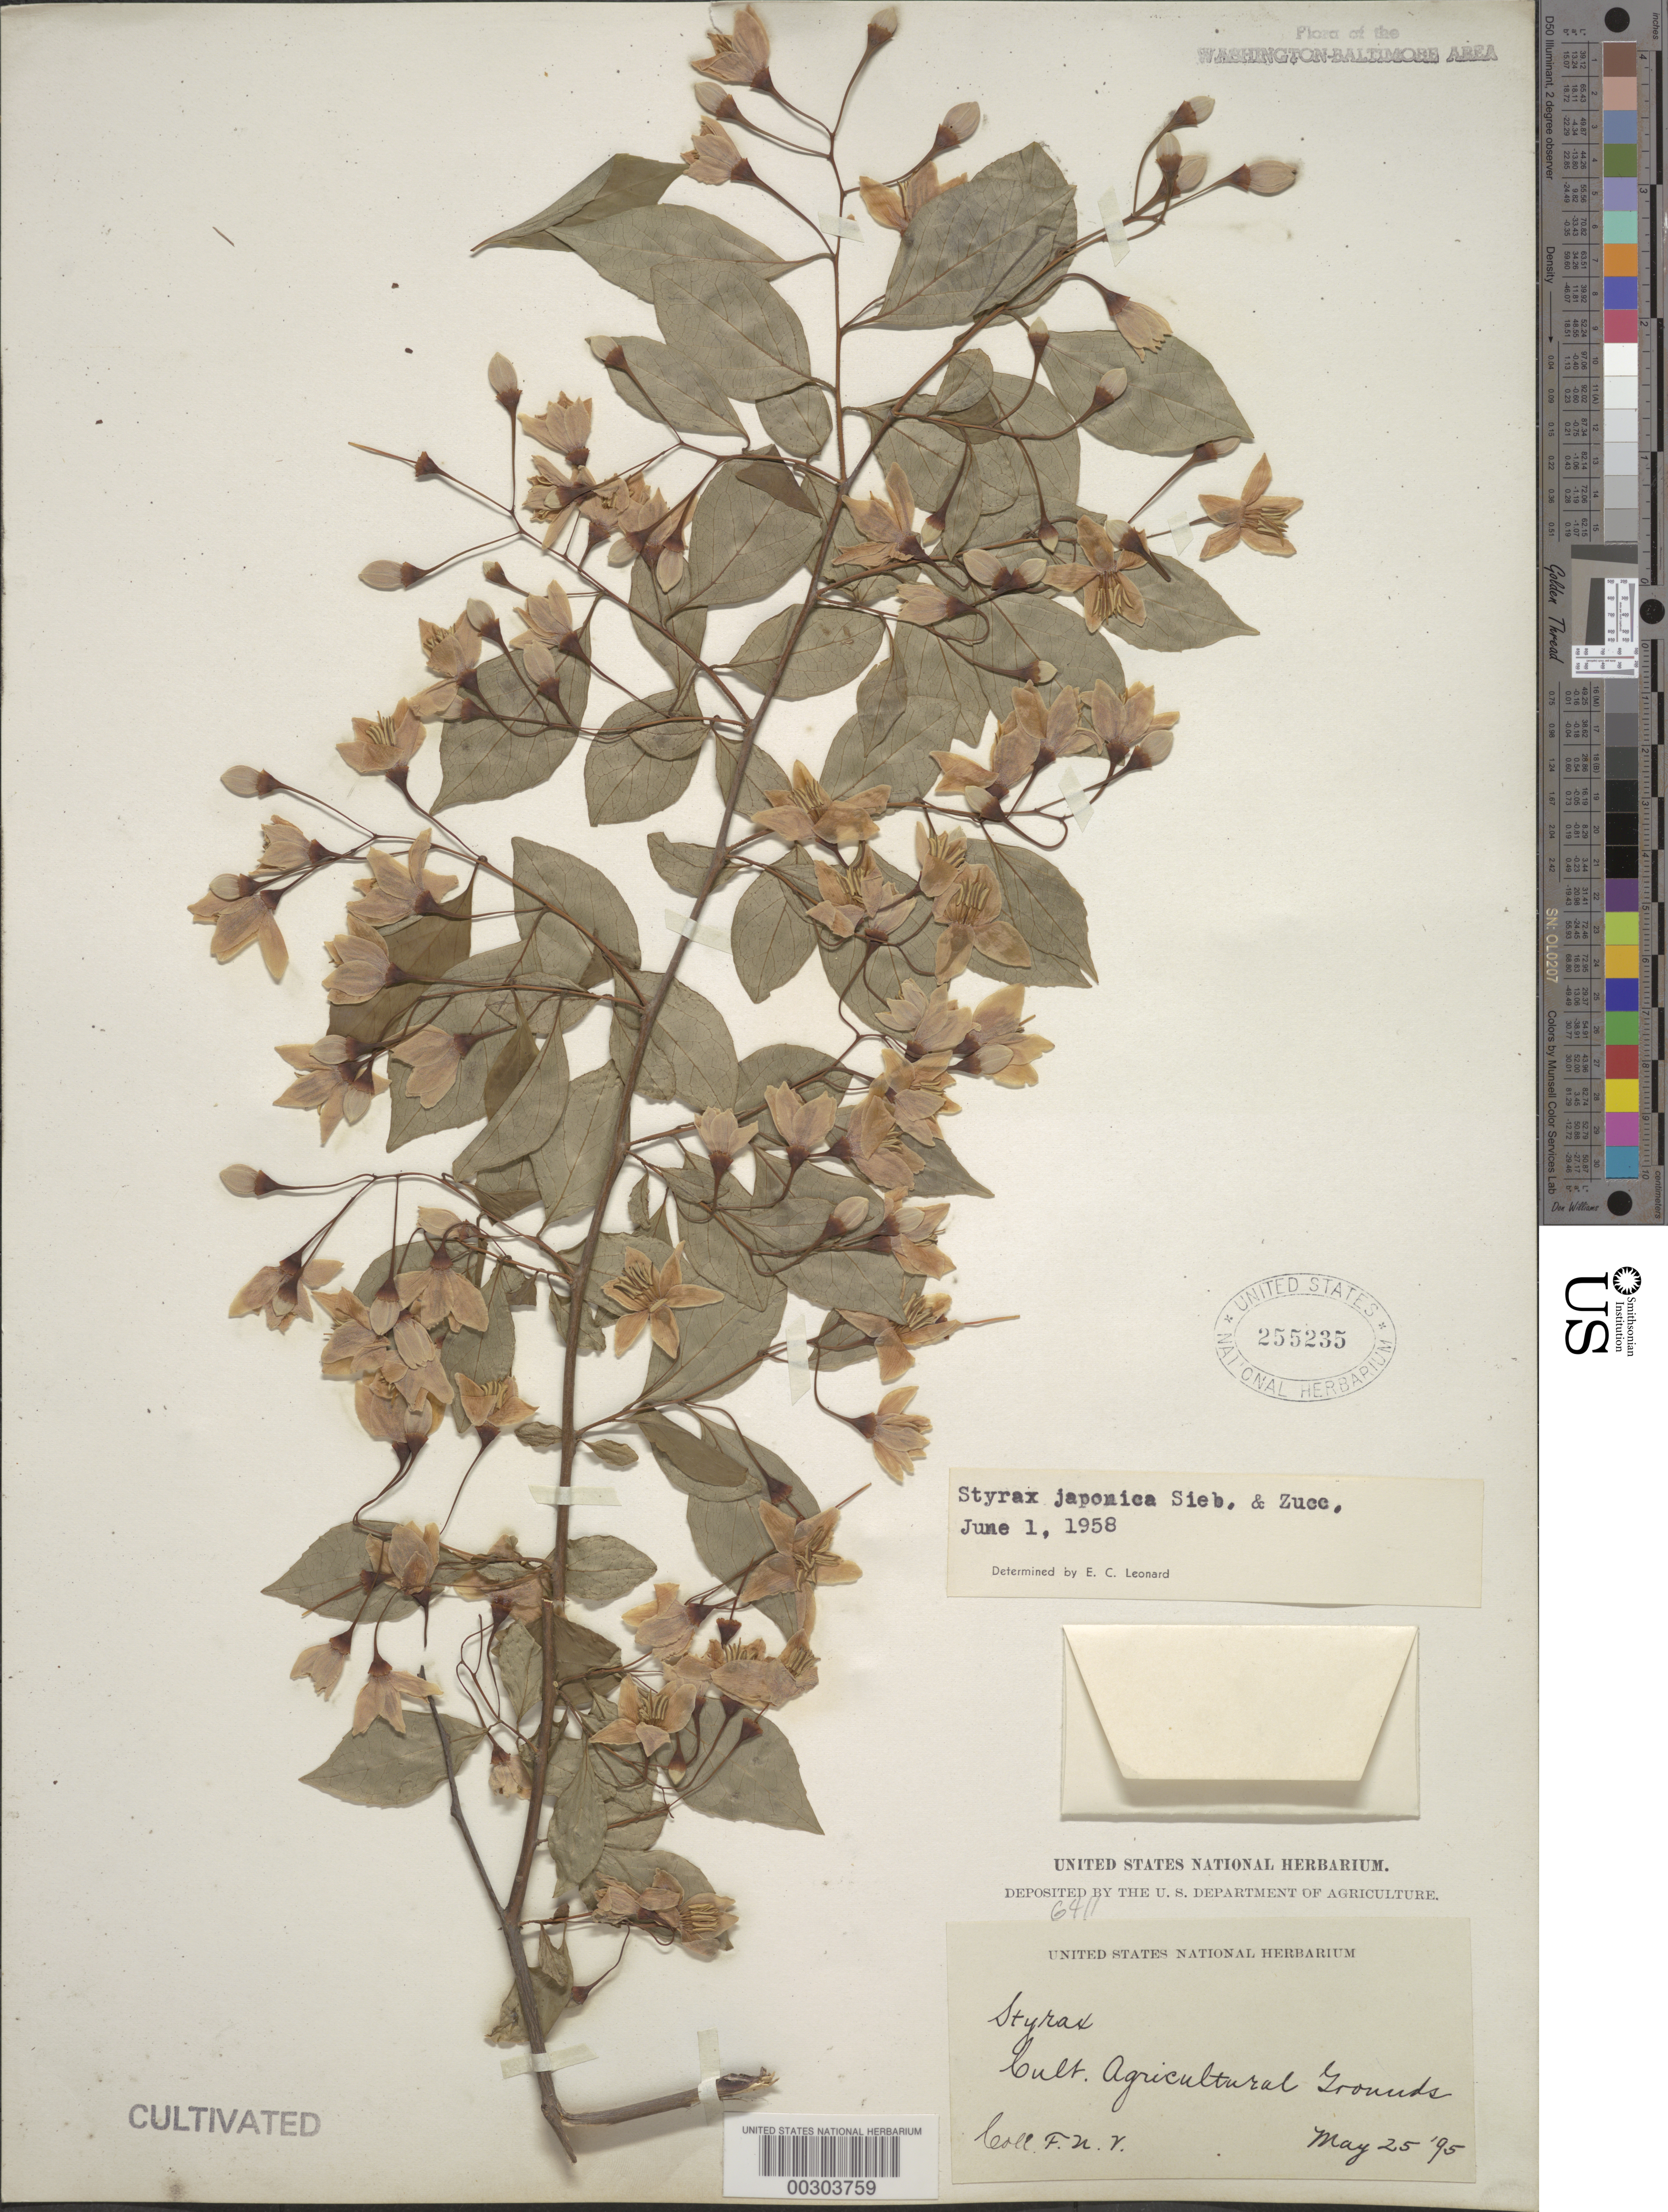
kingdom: Plantae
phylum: Tracheophyta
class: Magnoliopsida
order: Ericales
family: Styracaceae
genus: Styrax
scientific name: Styrax japonicus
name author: Siebold & Zucc.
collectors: F. V--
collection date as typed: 25 May 1895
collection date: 1895-05-25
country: United States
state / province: District of Columbia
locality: Department of Agriculture grounds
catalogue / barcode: US 255235